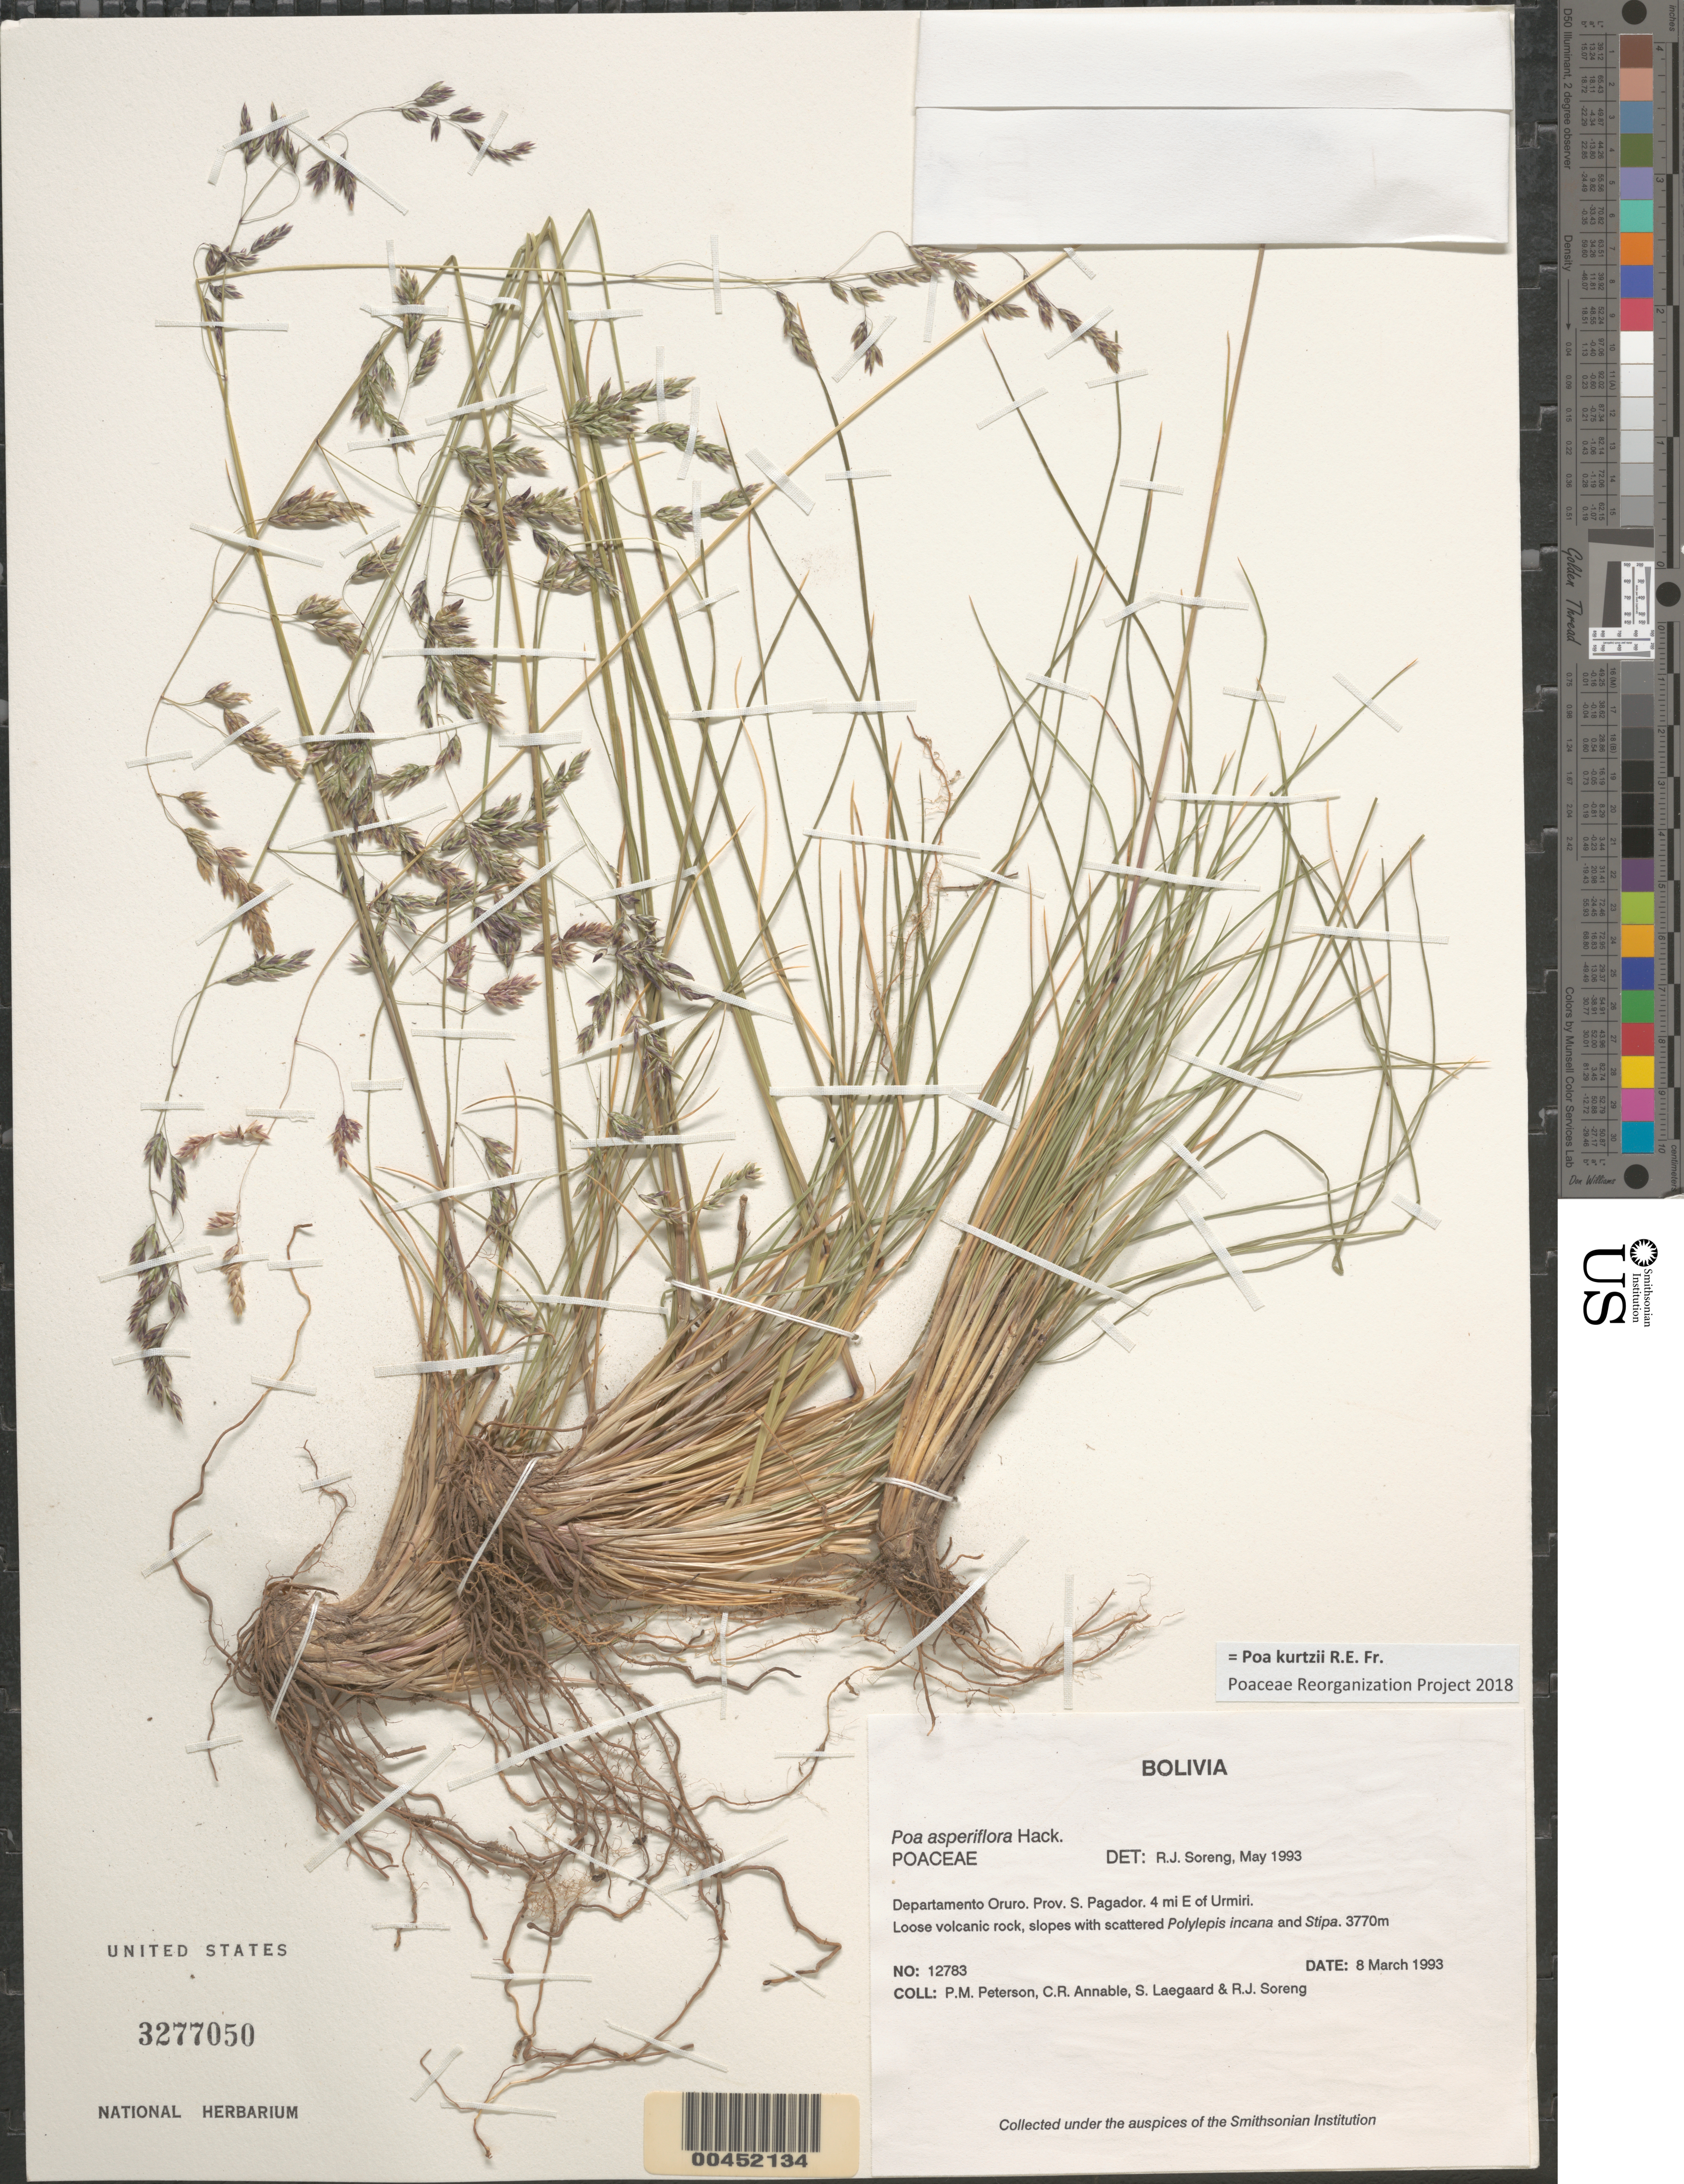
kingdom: Plantae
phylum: Tracheophyta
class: Liliopsida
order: Poales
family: Poaceae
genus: Poa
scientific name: Poa kurtzii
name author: R.E. Fr.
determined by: Poaceae Reorganization Project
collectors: P. M. Peterson, C. R. Annable, S. Lægaard & R. J. Soreng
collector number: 12783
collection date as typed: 08 Mar 1993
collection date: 1993-03-08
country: Bolivia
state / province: Oruro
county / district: Sebastián Pagador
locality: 4 mi E of Urmiri.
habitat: Loose volcanic rock, slopes with scattered Polylepis incana and Stipa.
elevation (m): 3770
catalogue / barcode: US 3277050